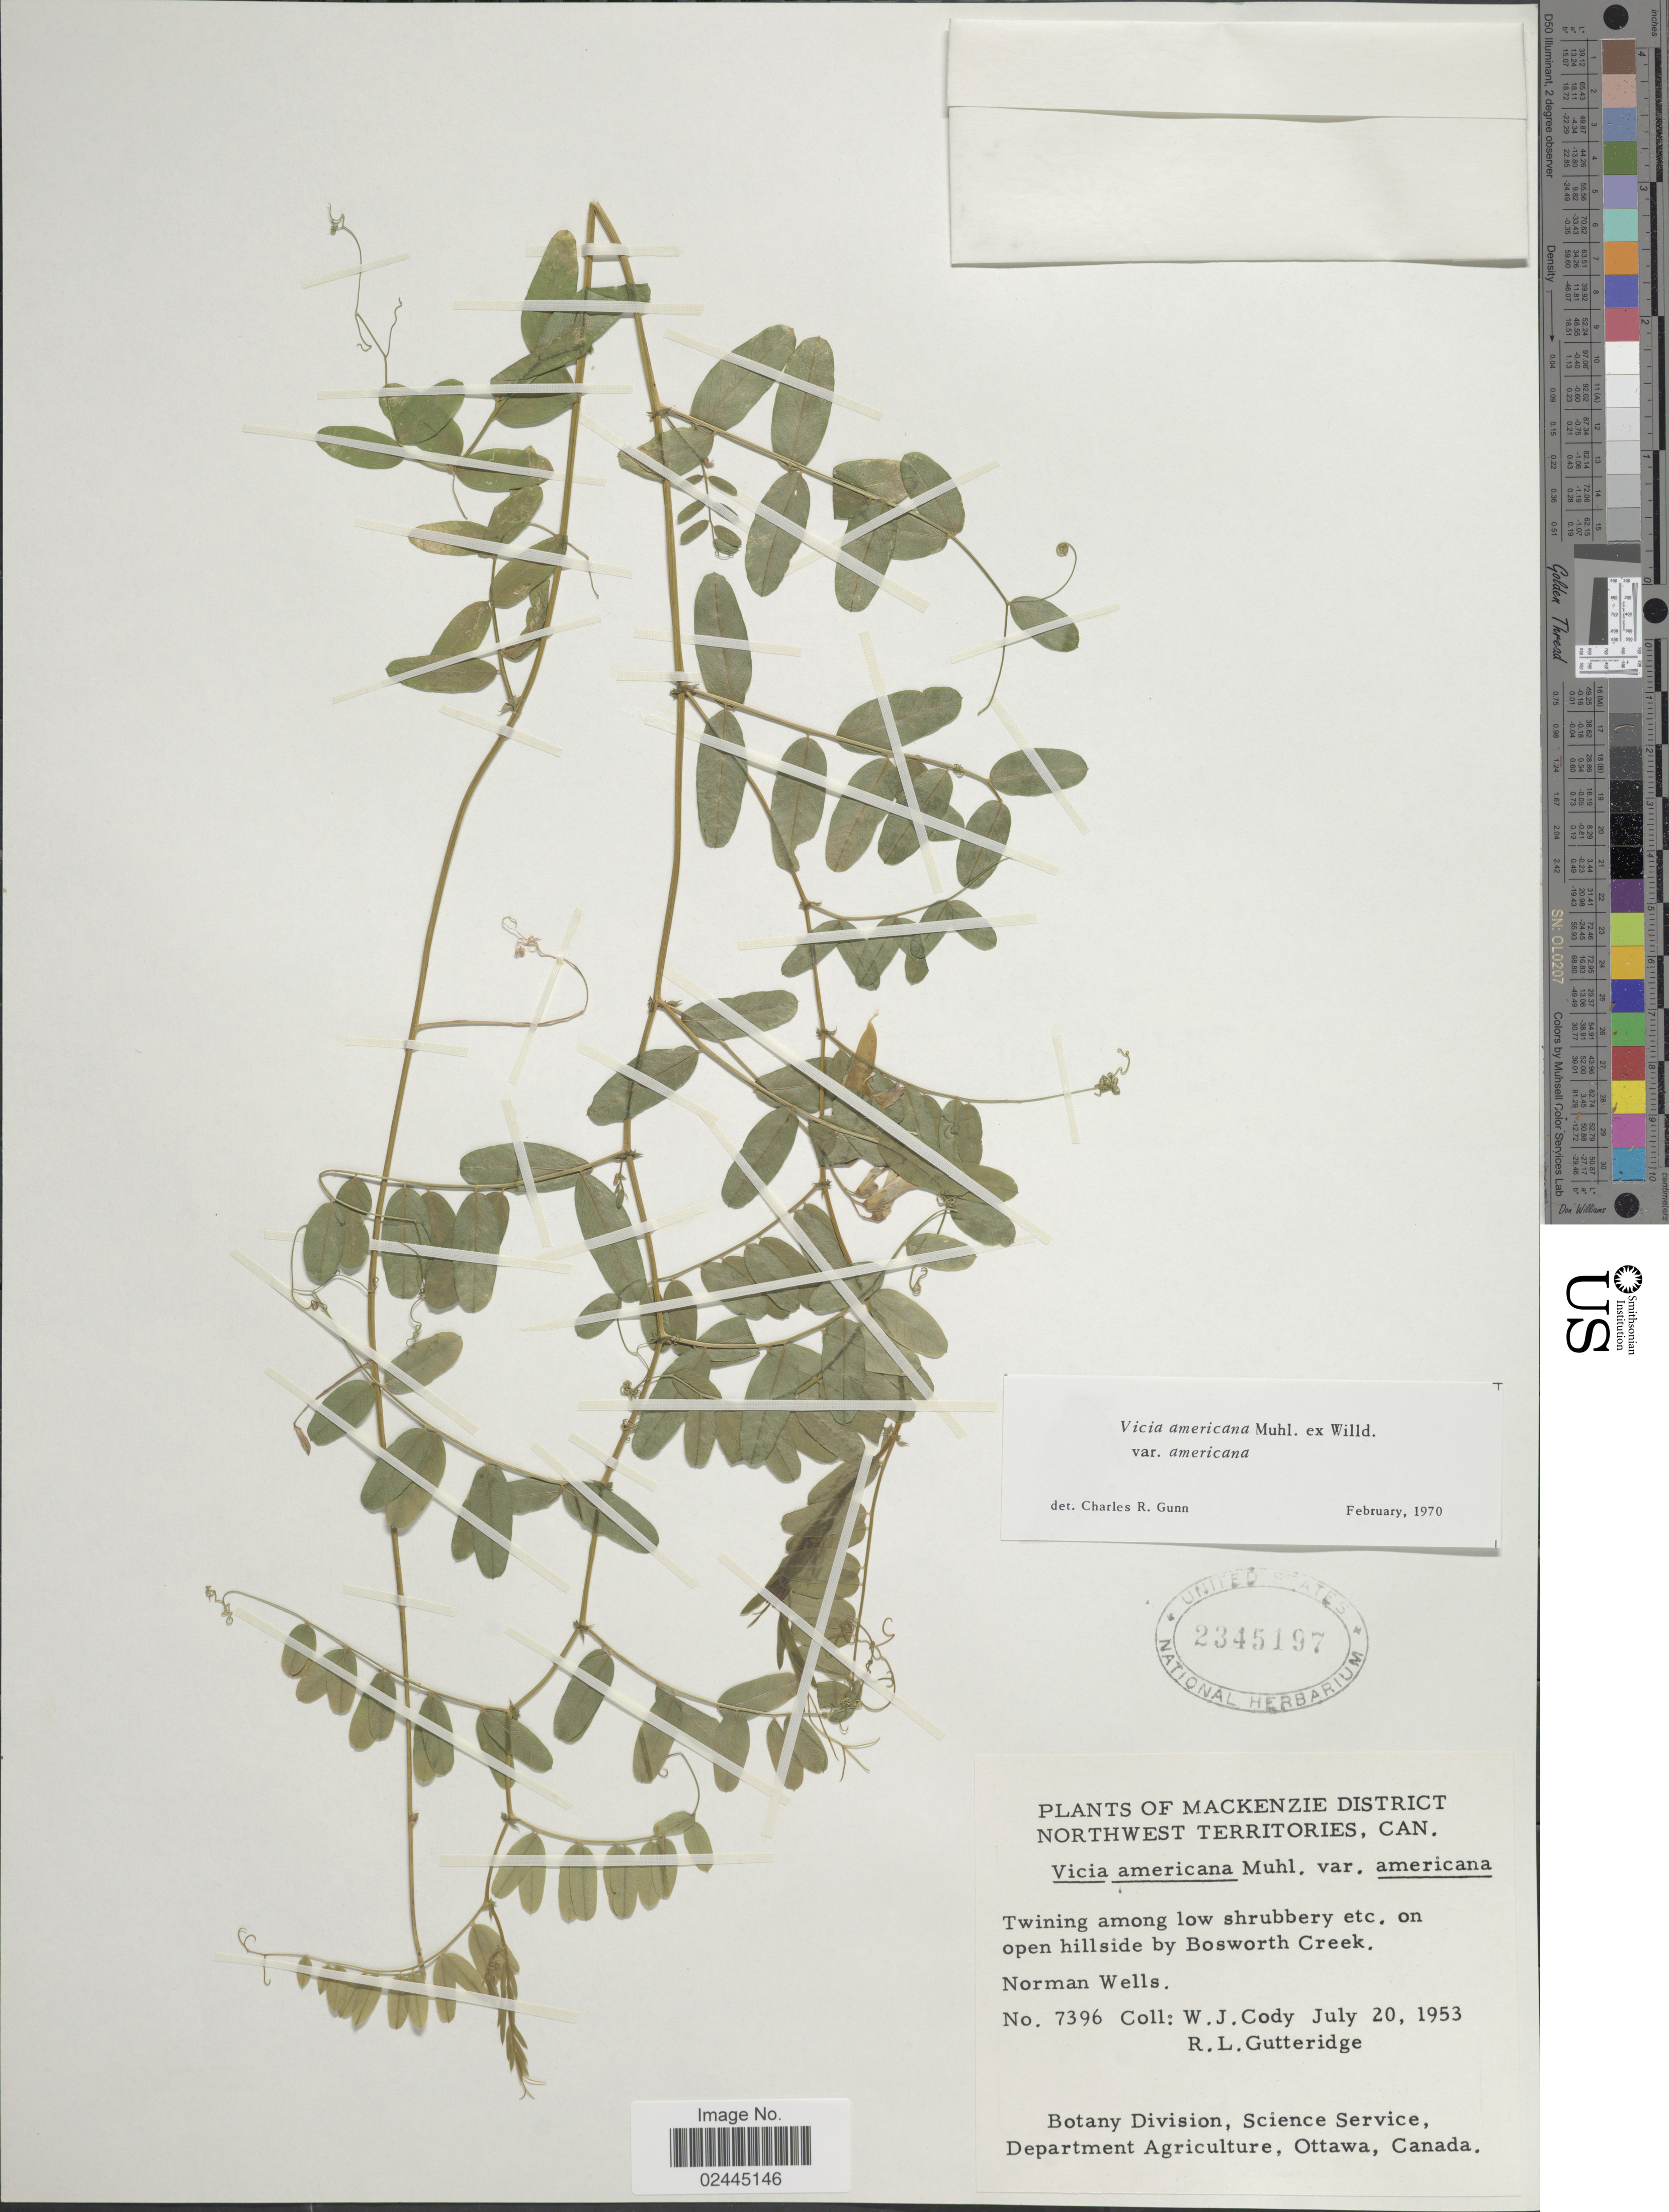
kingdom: Plantae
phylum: Tracheophyta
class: Magnoliopsida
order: Fabales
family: Fabaceae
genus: Vicia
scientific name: Vicia americana var. americana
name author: Muhl. ex Willd.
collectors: W. Cody & R. Gutteridge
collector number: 7396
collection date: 1953-07-20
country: Canada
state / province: Northwest Territories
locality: Mackenzie District. Bosworth Creek, Norman Wells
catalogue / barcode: US 2345197